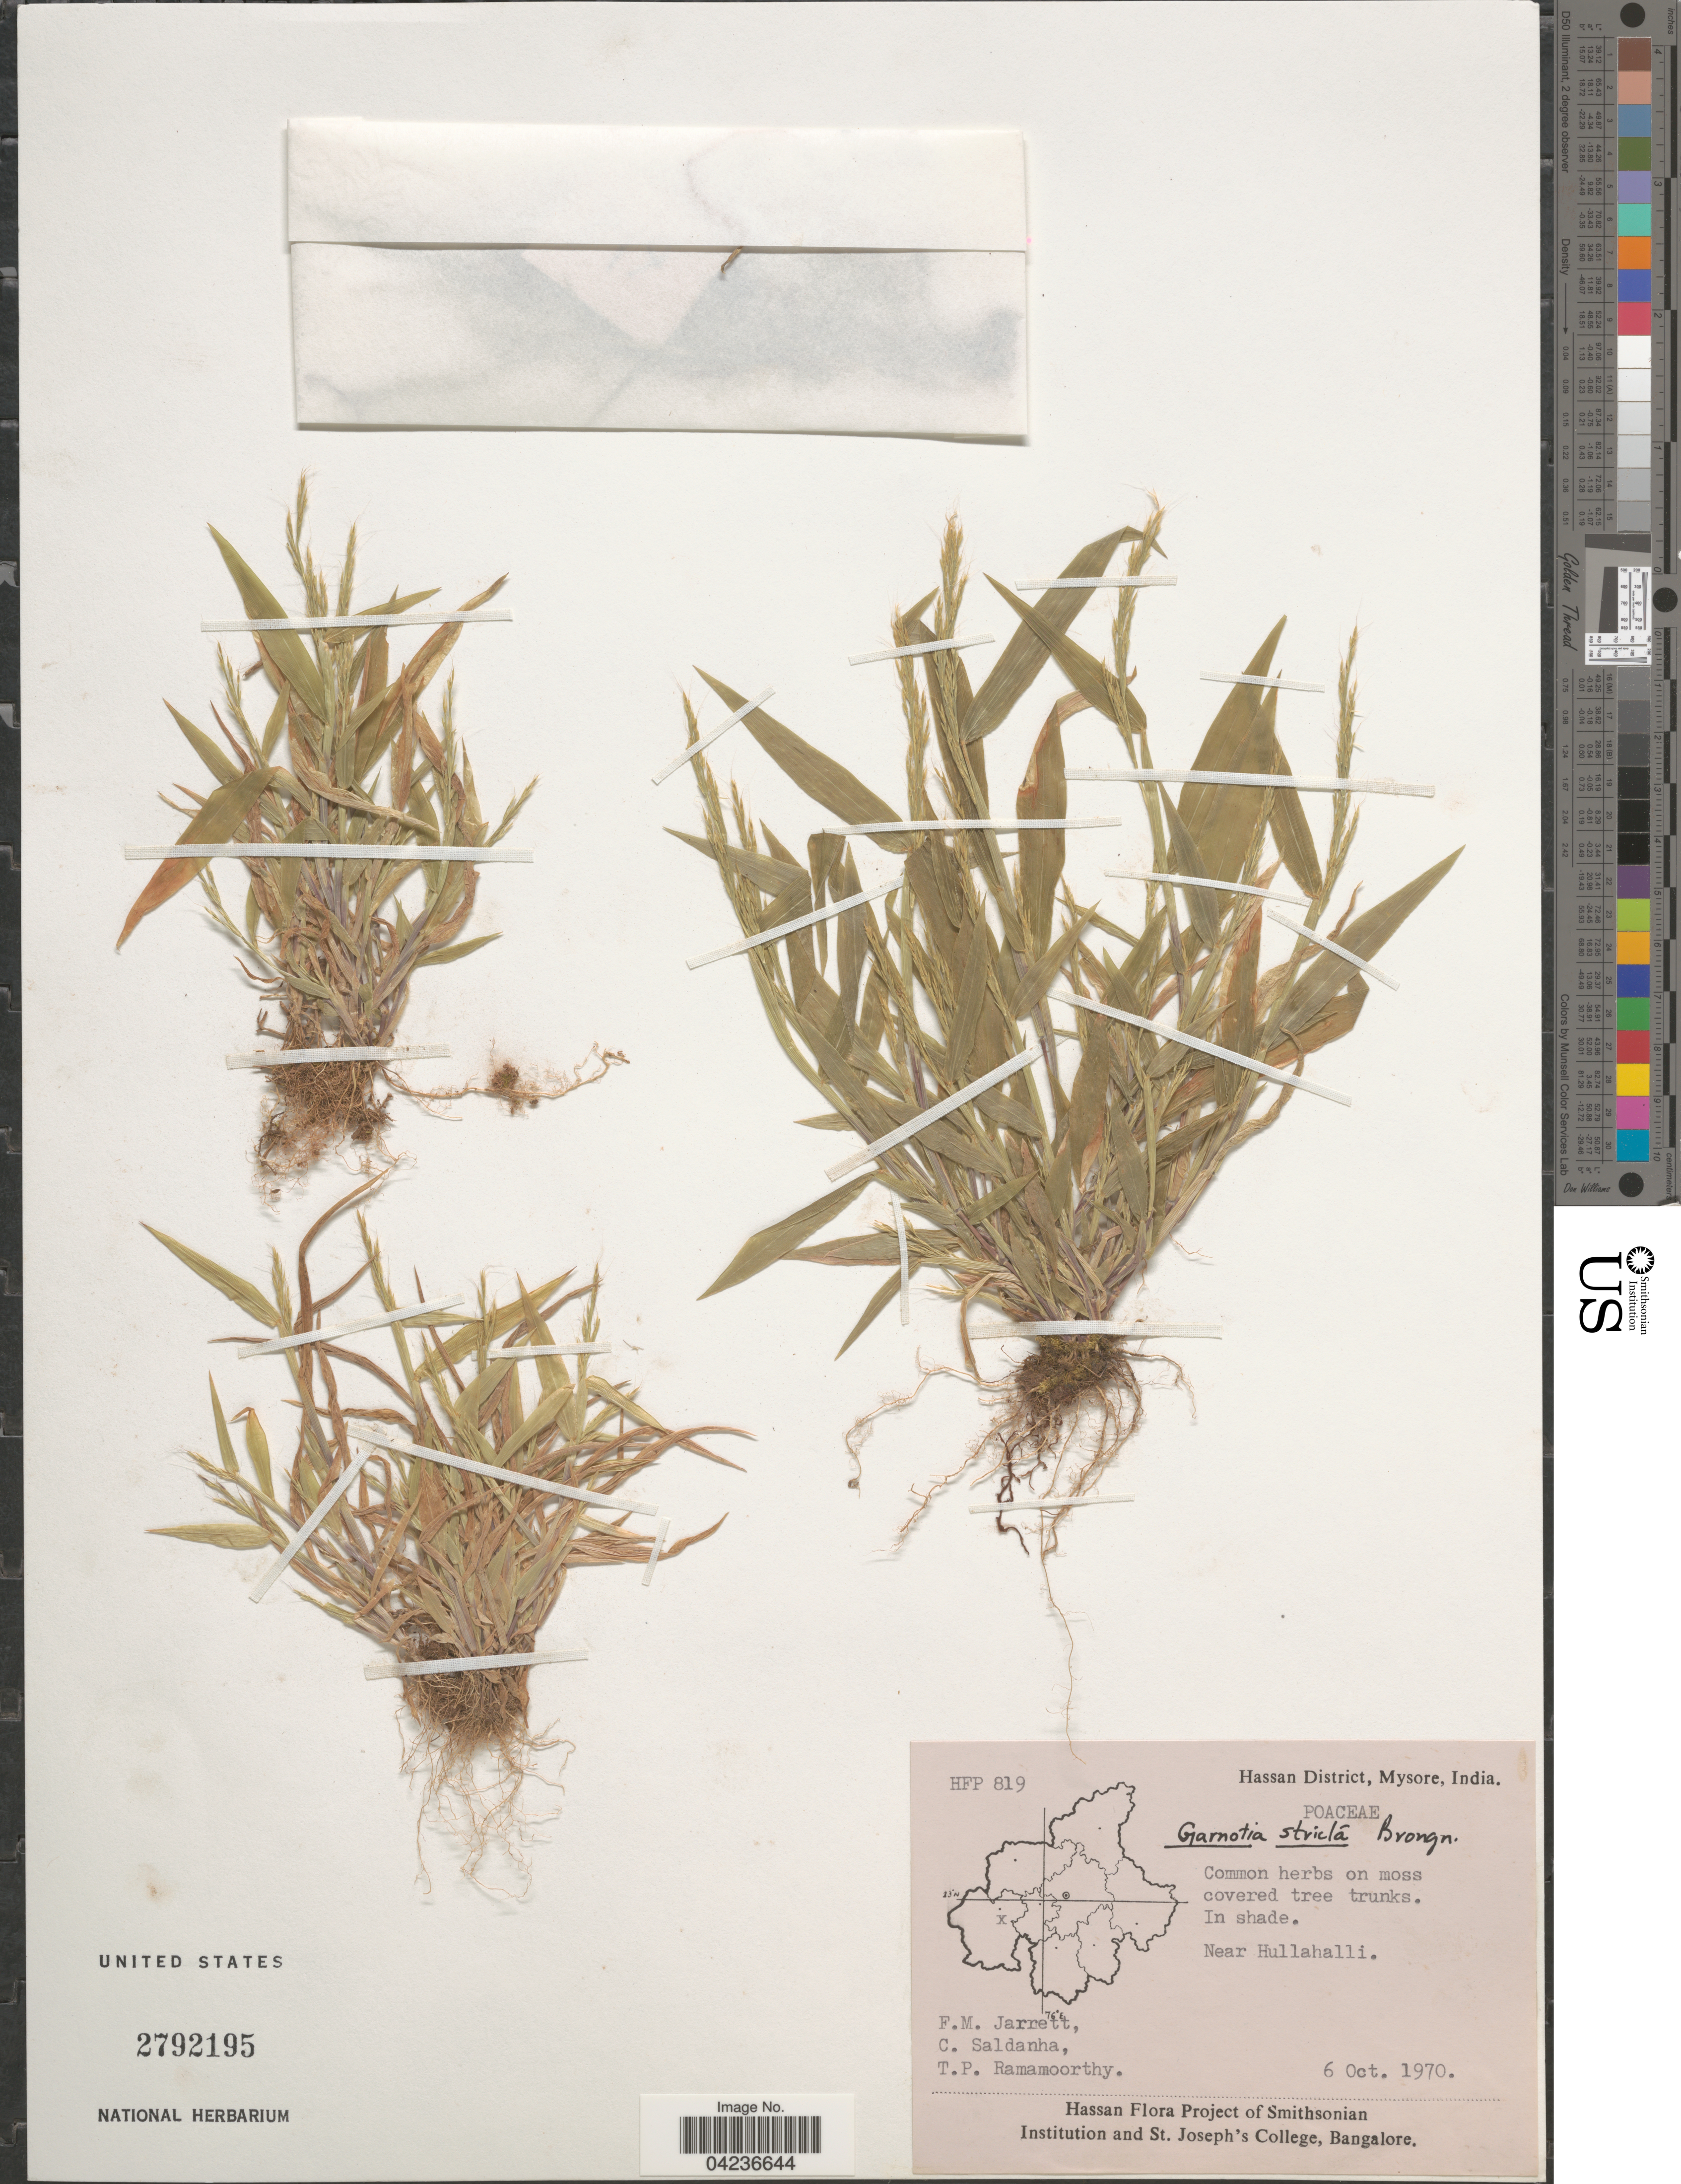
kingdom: Plantae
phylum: Tracheophyta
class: Liliopsida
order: Poales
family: Poaceae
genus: Garnotia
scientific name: Garnotia stricta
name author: Brongn.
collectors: F. M. Jarrett, C. Saldanha & T. P. Ramamoorthy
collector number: HFP 819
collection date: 1970-10-06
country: India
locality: Hassan District, Mysore. Near Hullahalli.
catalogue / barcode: US 2792195